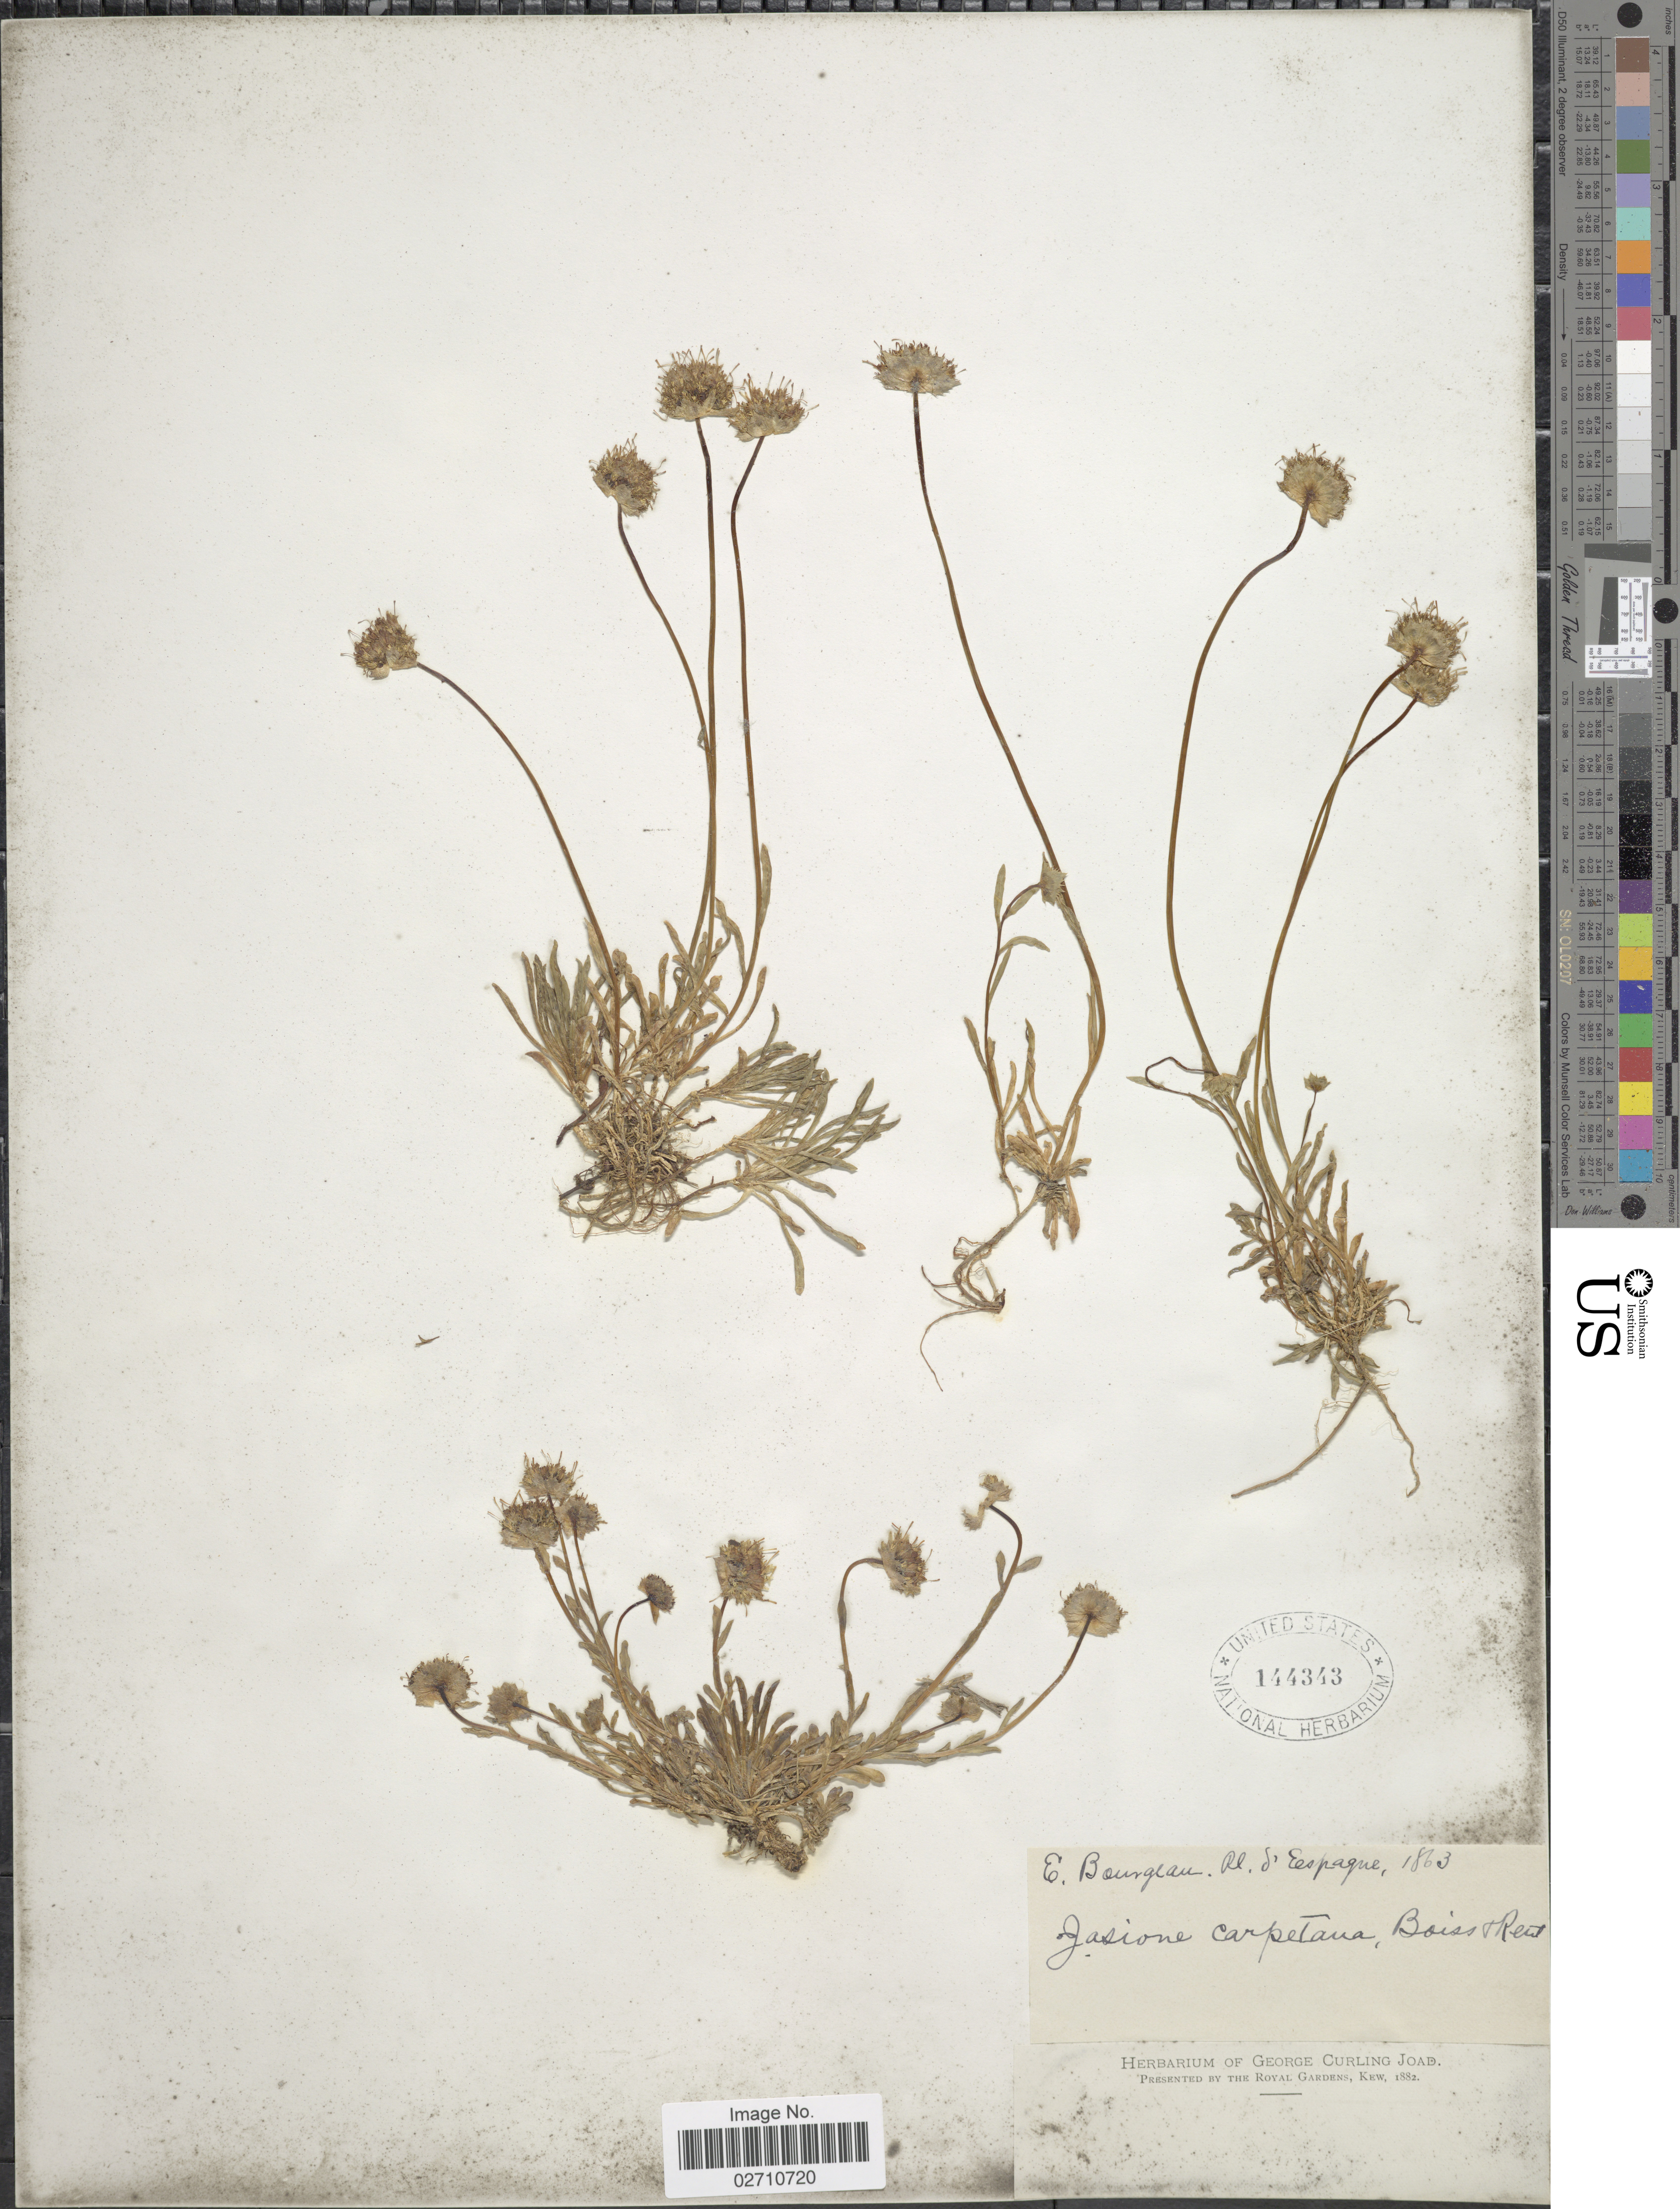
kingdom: Plantae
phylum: Tracheophyta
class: Magnoliopsida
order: Asterales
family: Campanulaceae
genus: Jasione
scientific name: Jasione carpetana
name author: Boiss. & Reut.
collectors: E. Bourgeau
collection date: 1863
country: Spain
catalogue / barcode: US 144343